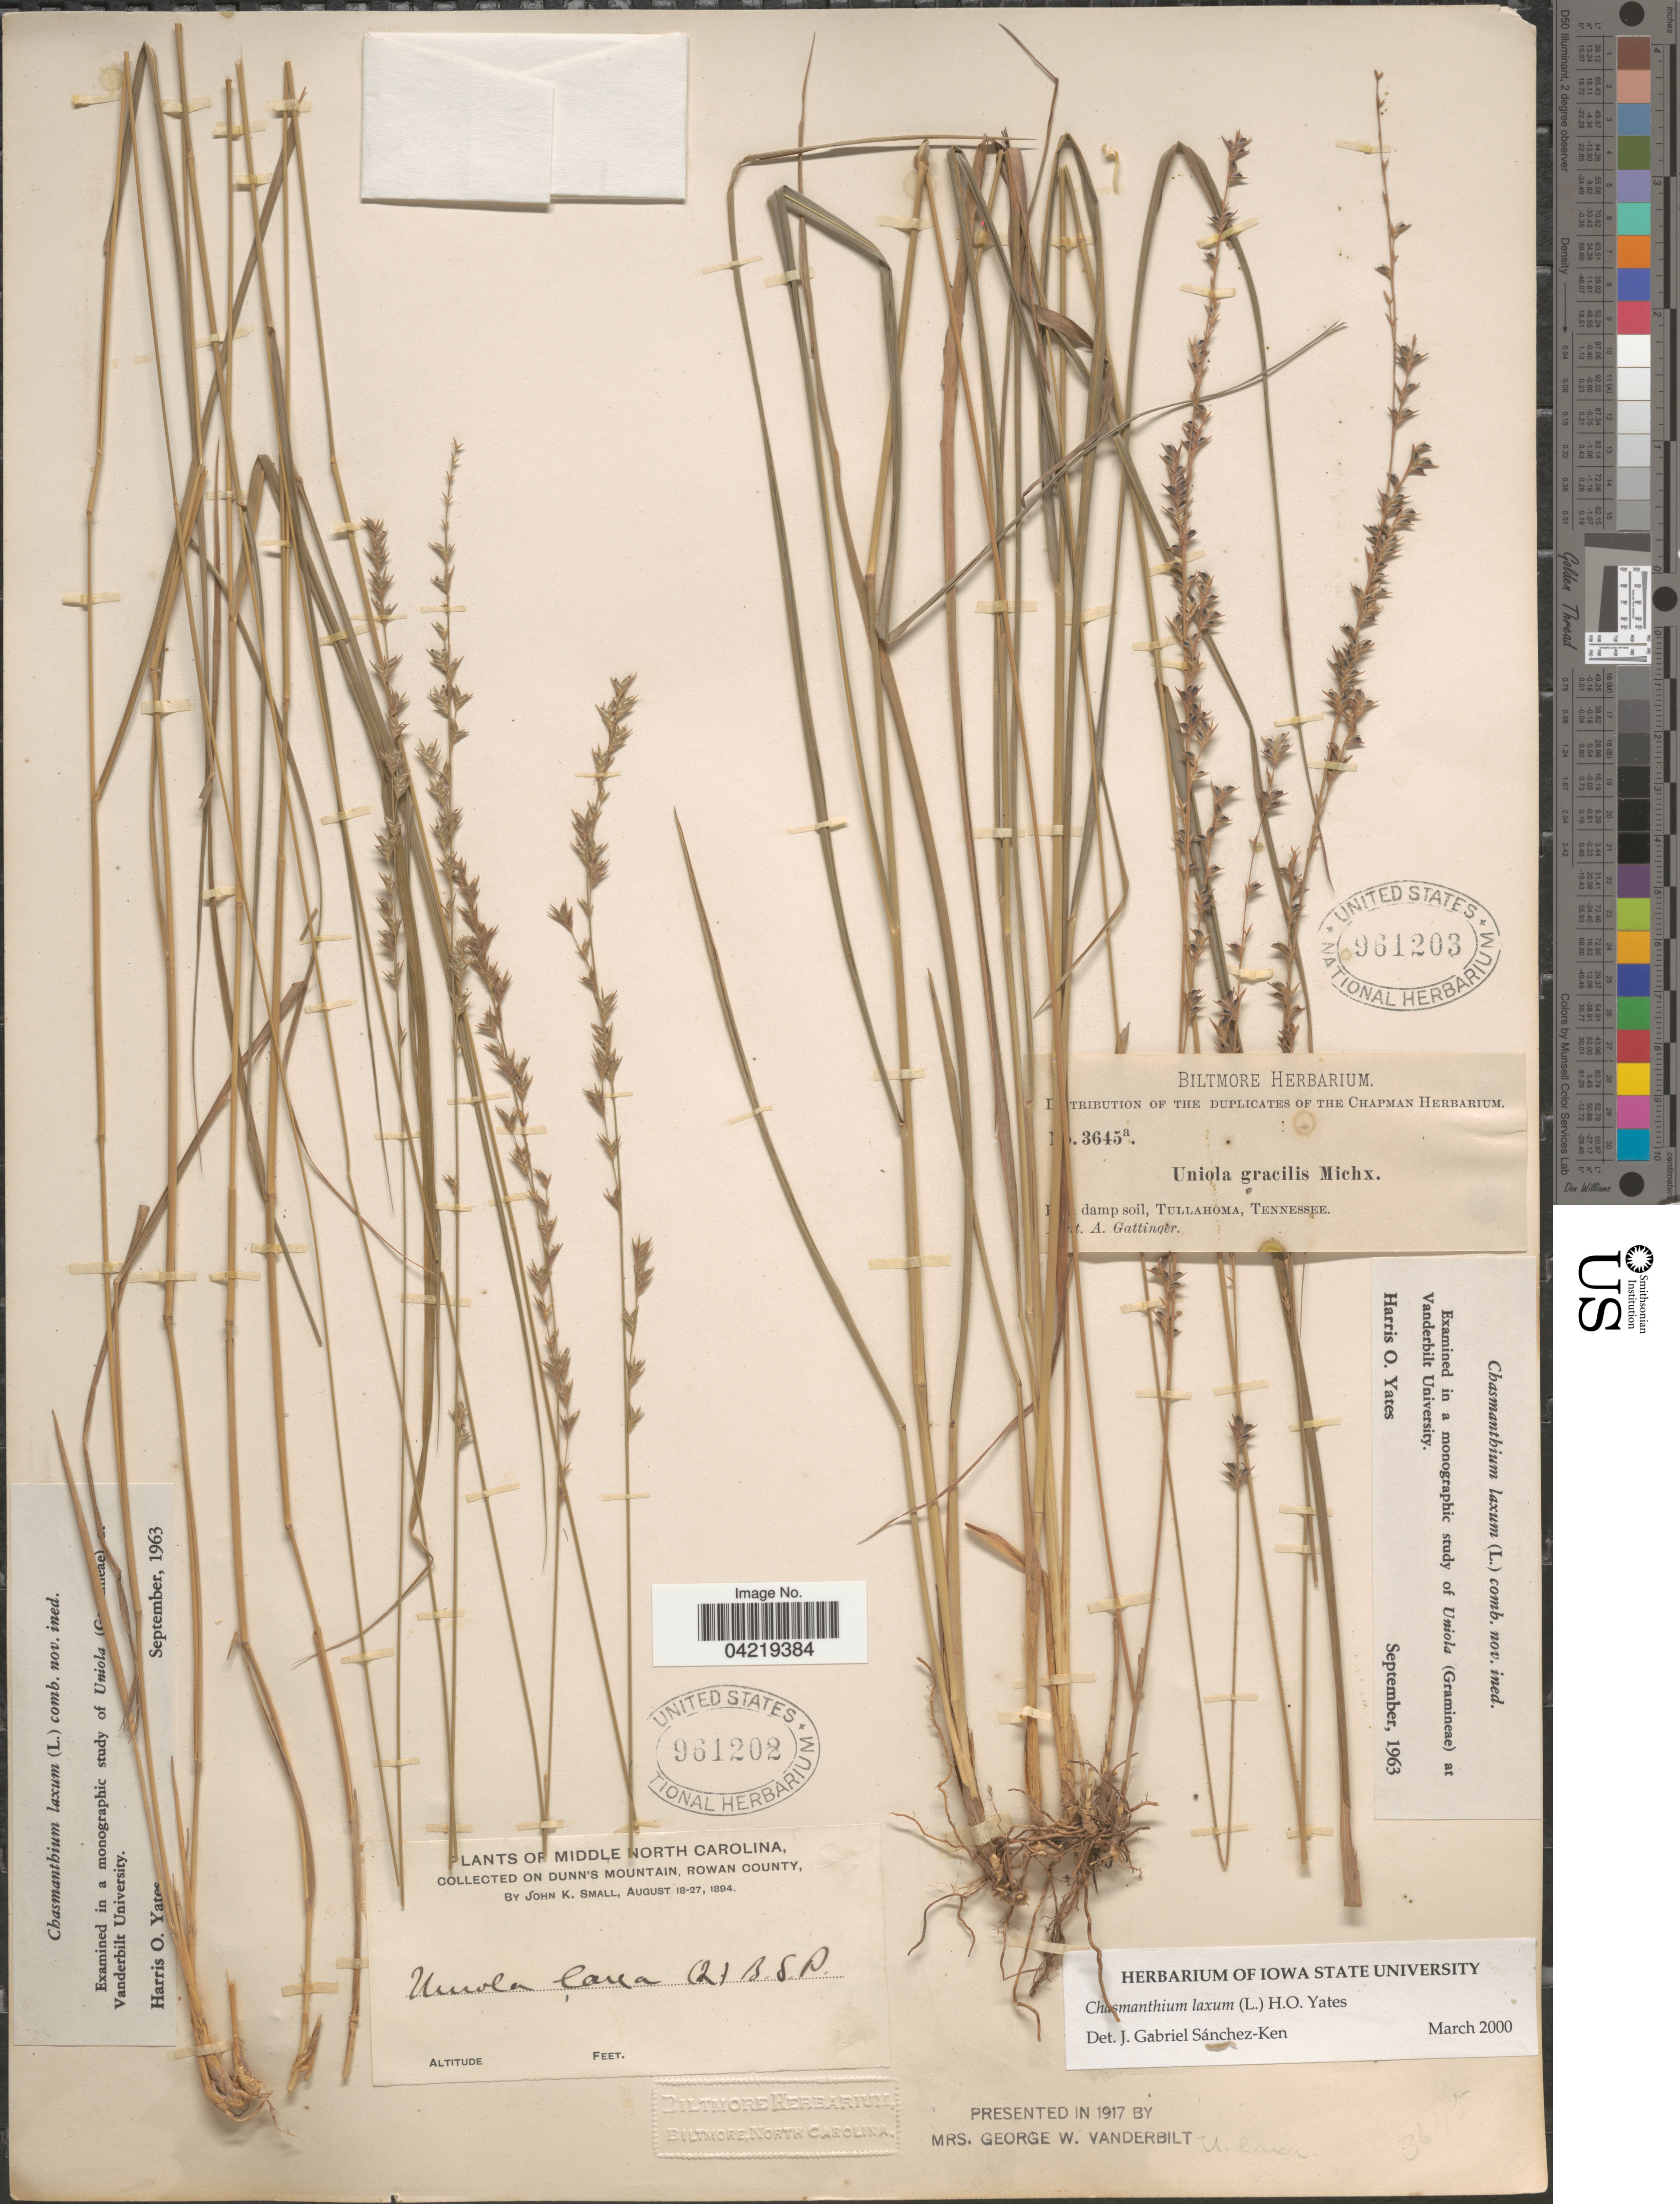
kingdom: Plantae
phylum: Tracheophyta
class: Liliopsida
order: Poales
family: Poaceae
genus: Chasmanthium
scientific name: Chasmanthium laxum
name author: (L.) H.O. Yates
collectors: J. K. Small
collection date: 1894-08-18/1894-08-27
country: United States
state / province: North Carolina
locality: Middle North Carolina. On Dunn's Mountain, Rowan County.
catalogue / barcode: US 961202-2